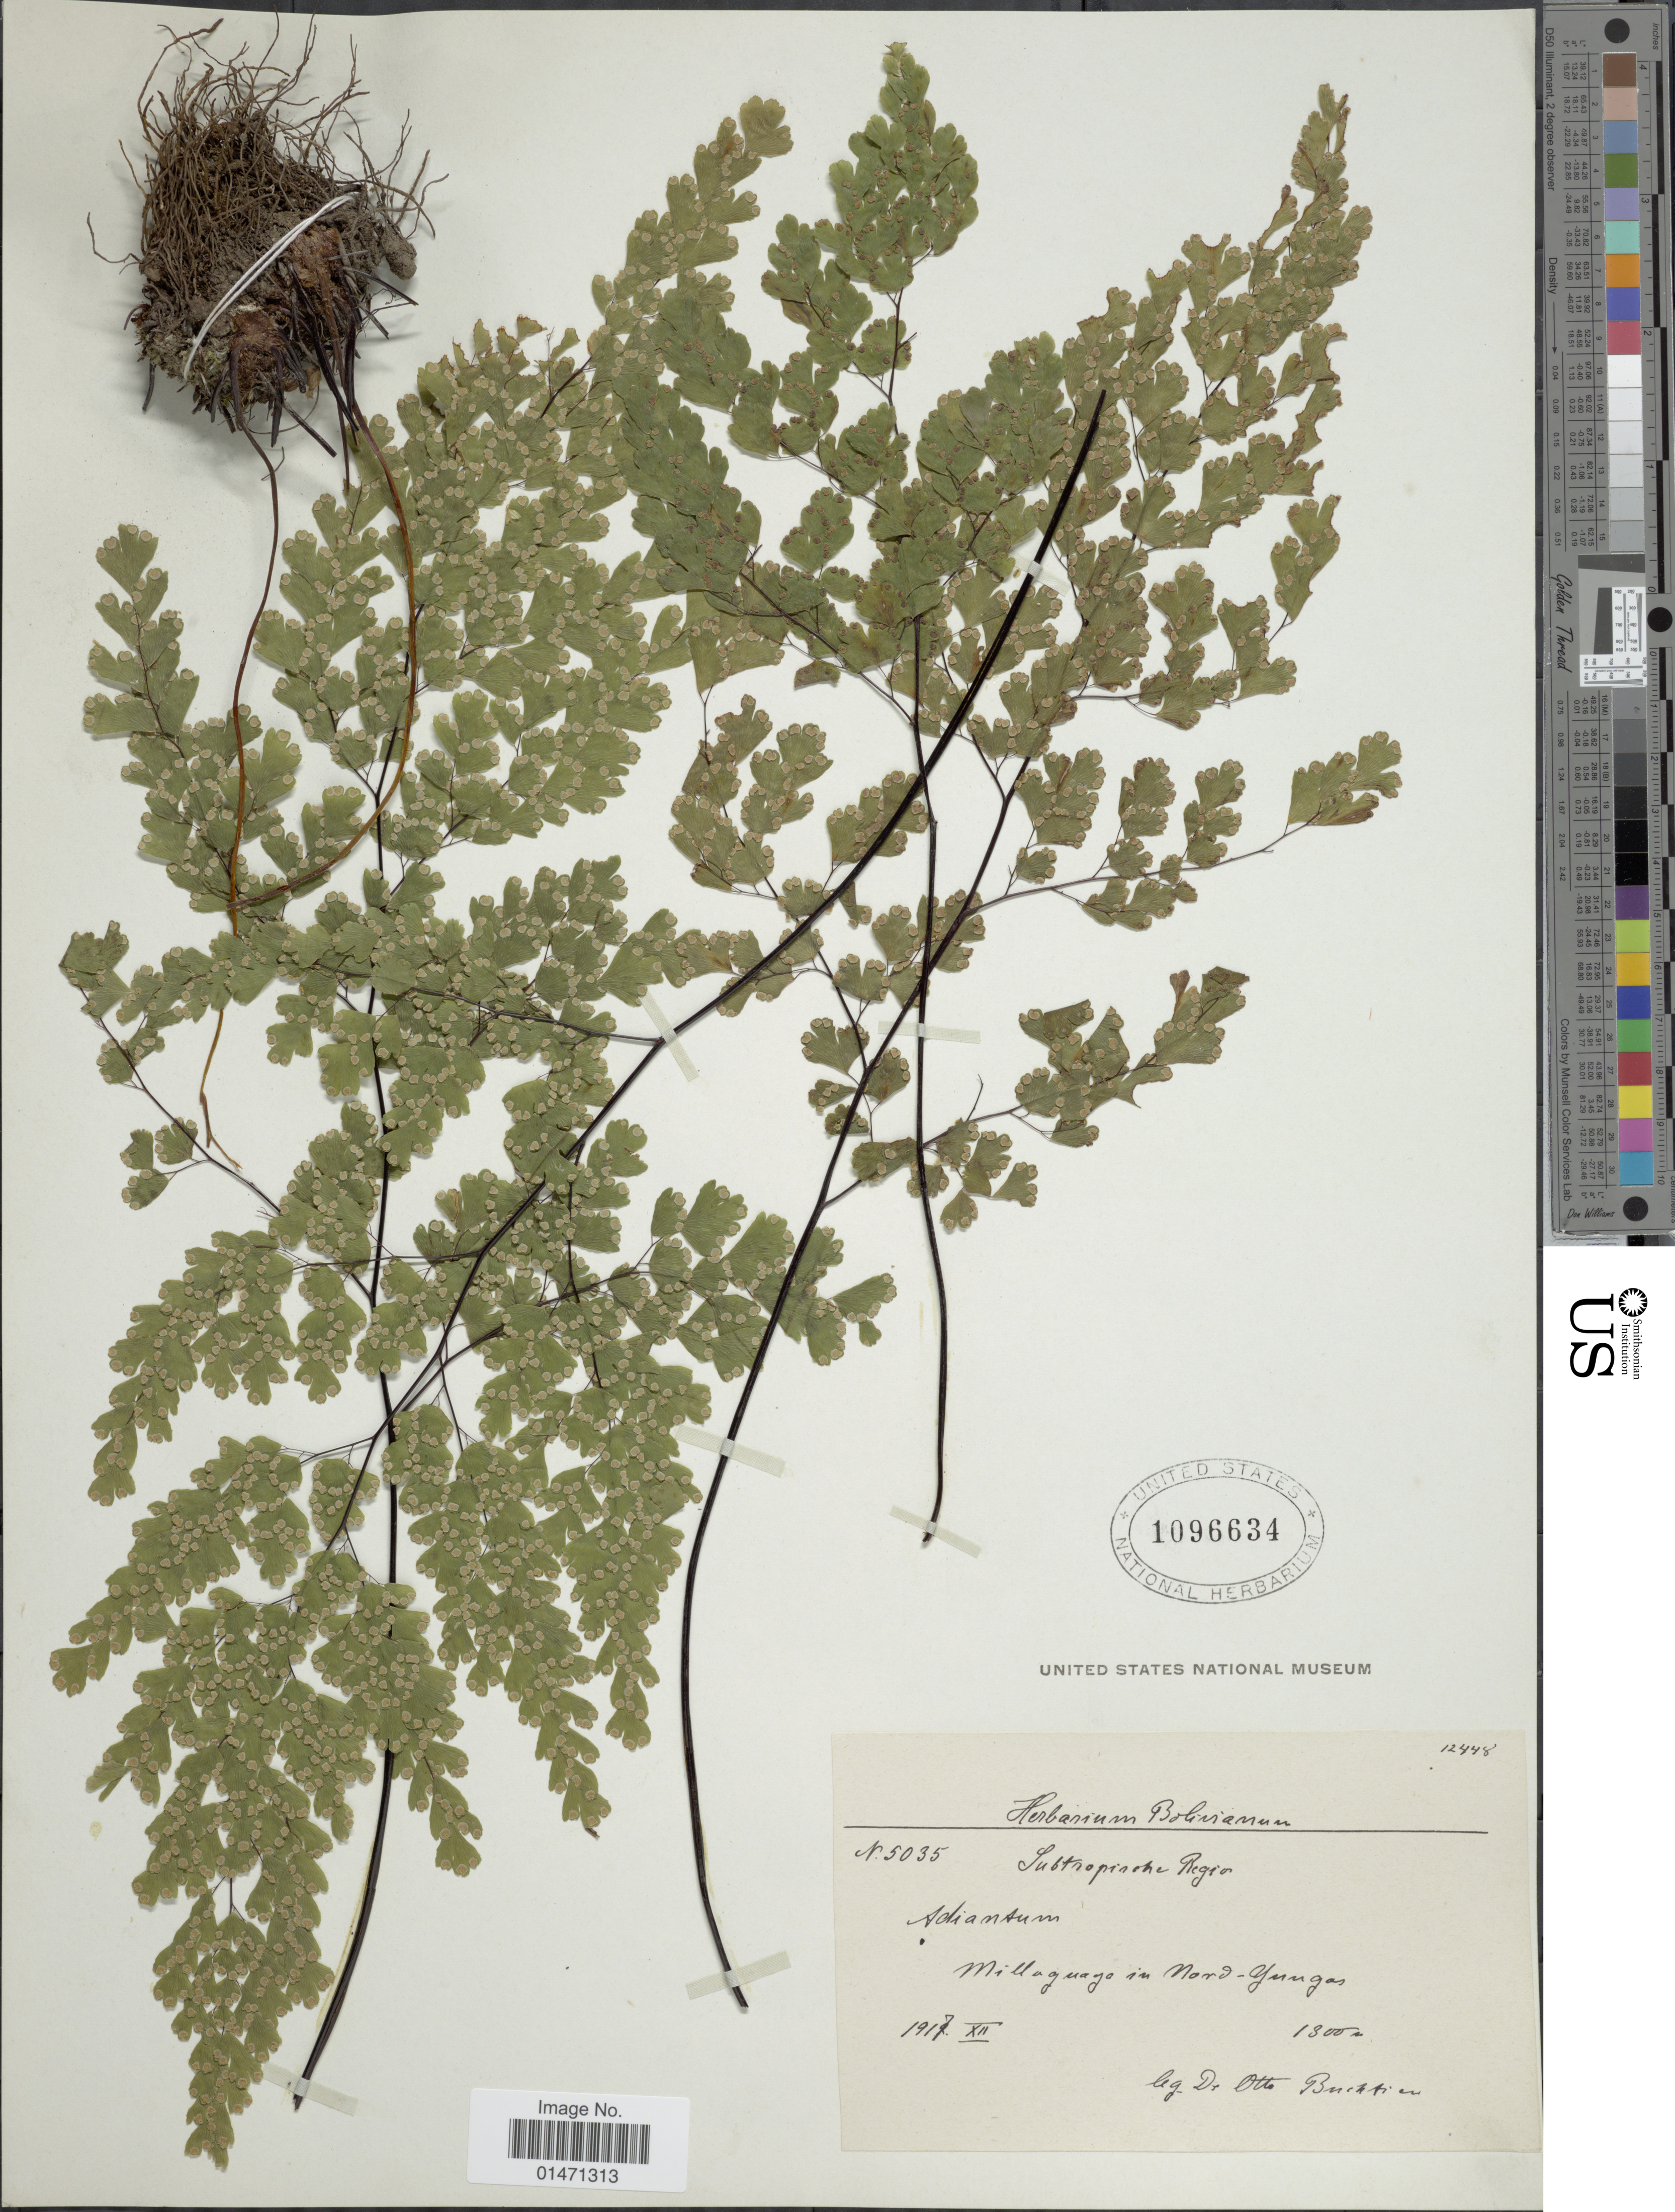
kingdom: Plantae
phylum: Tracheophyta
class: Polypodiopsida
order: Polypodiales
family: Pteridaceae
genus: Adiantum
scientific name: Adiantum raddianum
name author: C. Presl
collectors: O. Buchtien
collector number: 5035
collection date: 1917-12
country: Bolivia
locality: Milluguaya in Nord-Yungas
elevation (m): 1300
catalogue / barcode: US 1096634